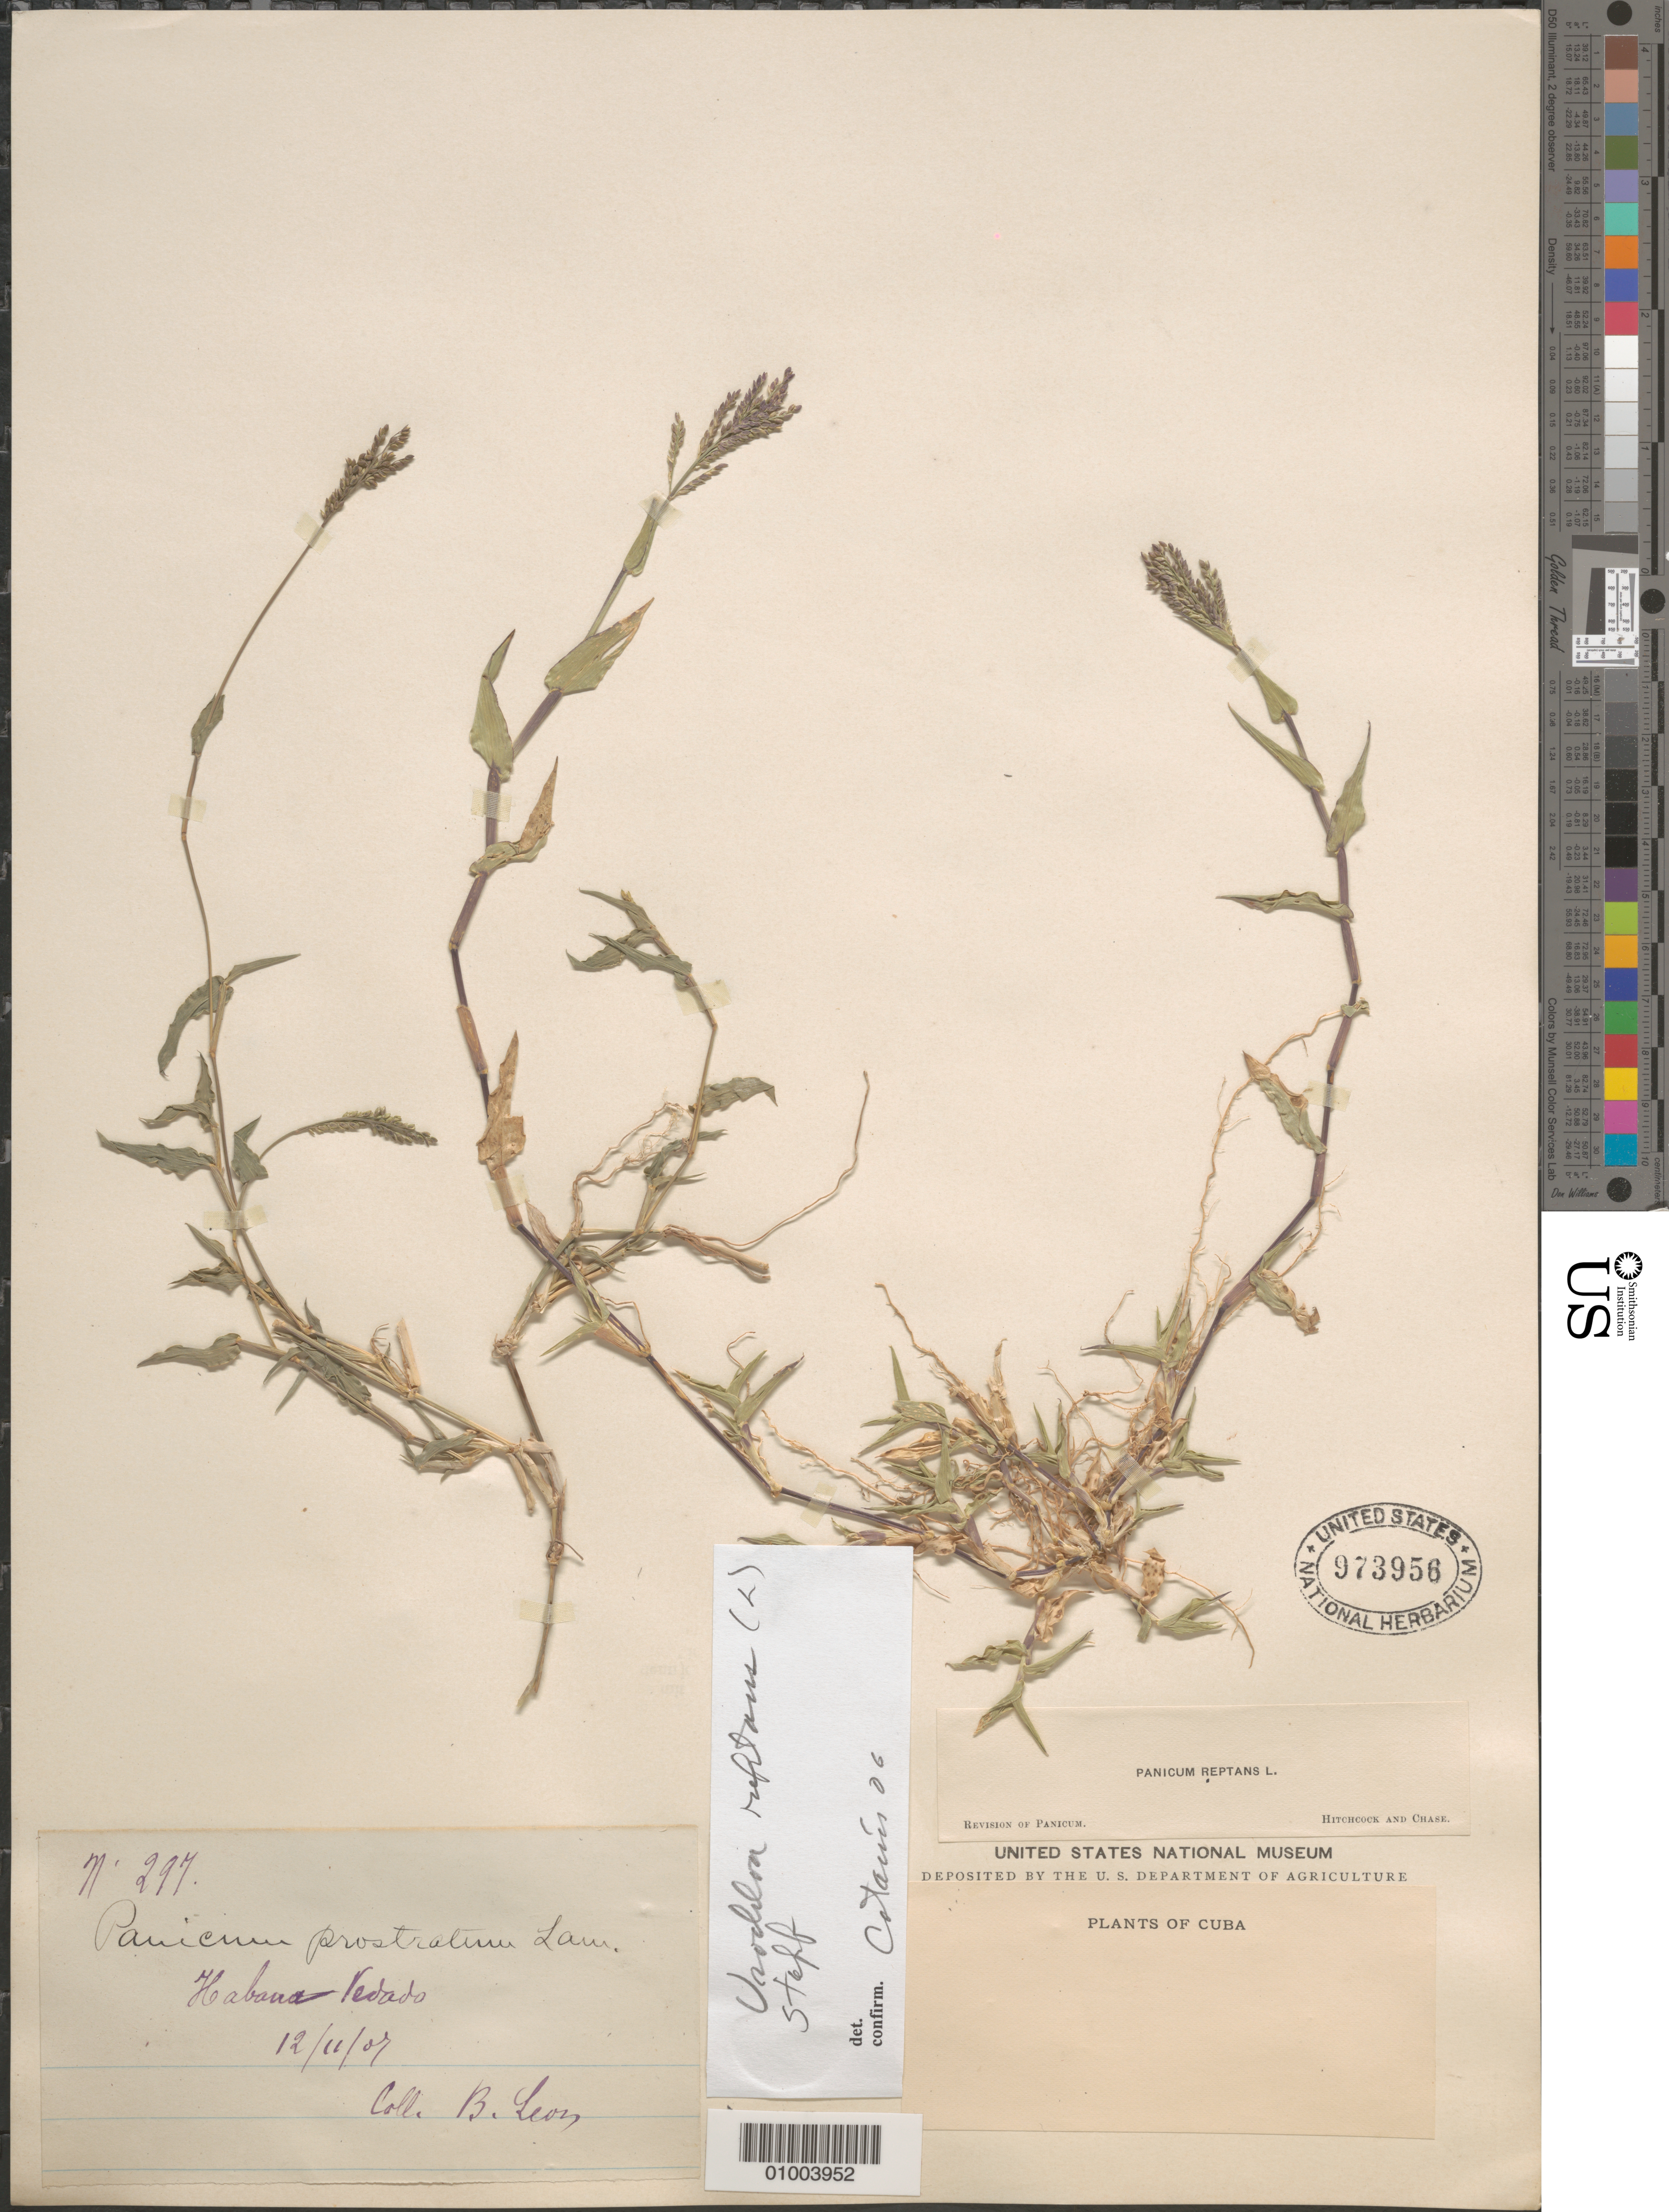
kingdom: Plantae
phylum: Tracheophyta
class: Liliopsida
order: Poales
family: Poaceae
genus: Urochloa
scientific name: Urochloa reptans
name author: (L.) Stapf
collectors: Bro. León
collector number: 297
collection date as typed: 12 Nov 1907 or 11 Dec 1907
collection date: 1907-11-12 or 1907-12-11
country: Cuba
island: Cuba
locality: Habana-Vedado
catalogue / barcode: US 973956